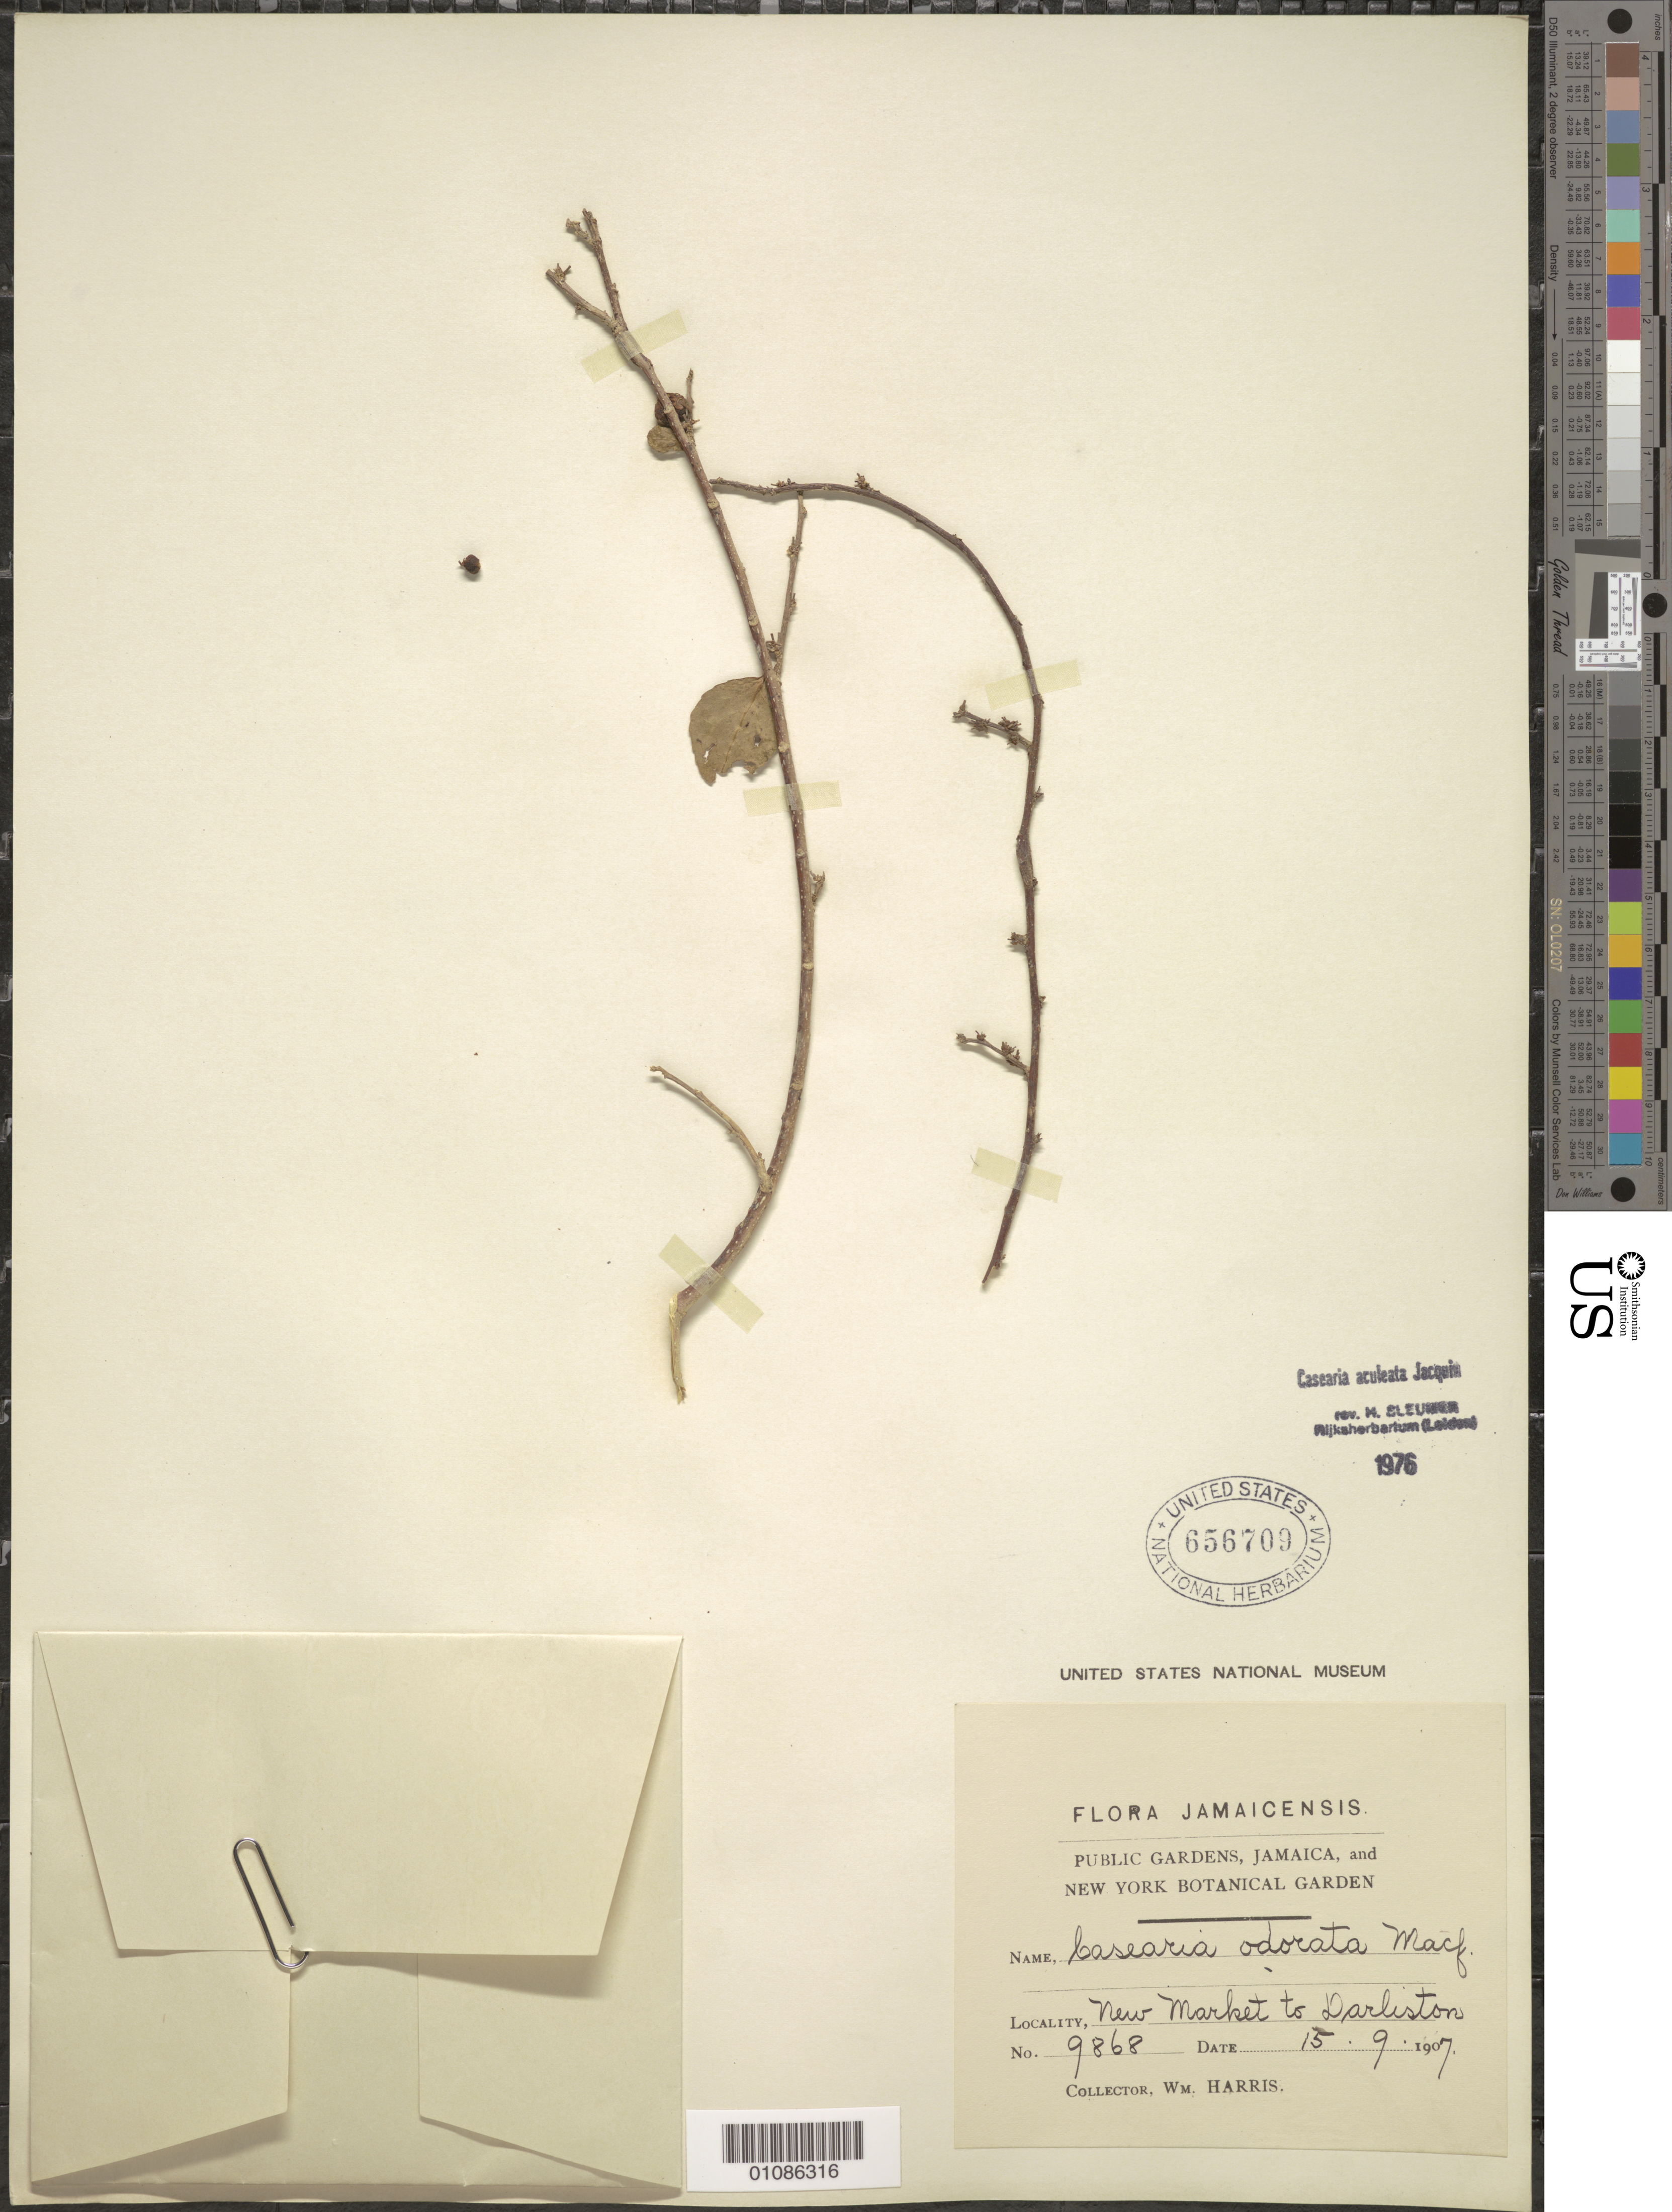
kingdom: Plantae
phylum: Tracheophyta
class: Magnoliopsida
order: Malpighiales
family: Salicaceae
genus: Casearia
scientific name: Casearia odorata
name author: Macfad.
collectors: W. Harris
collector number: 9868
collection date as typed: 15 Sep 1907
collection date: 1907-09-15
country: Jamaica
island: Jamaica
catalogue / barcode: US 656709